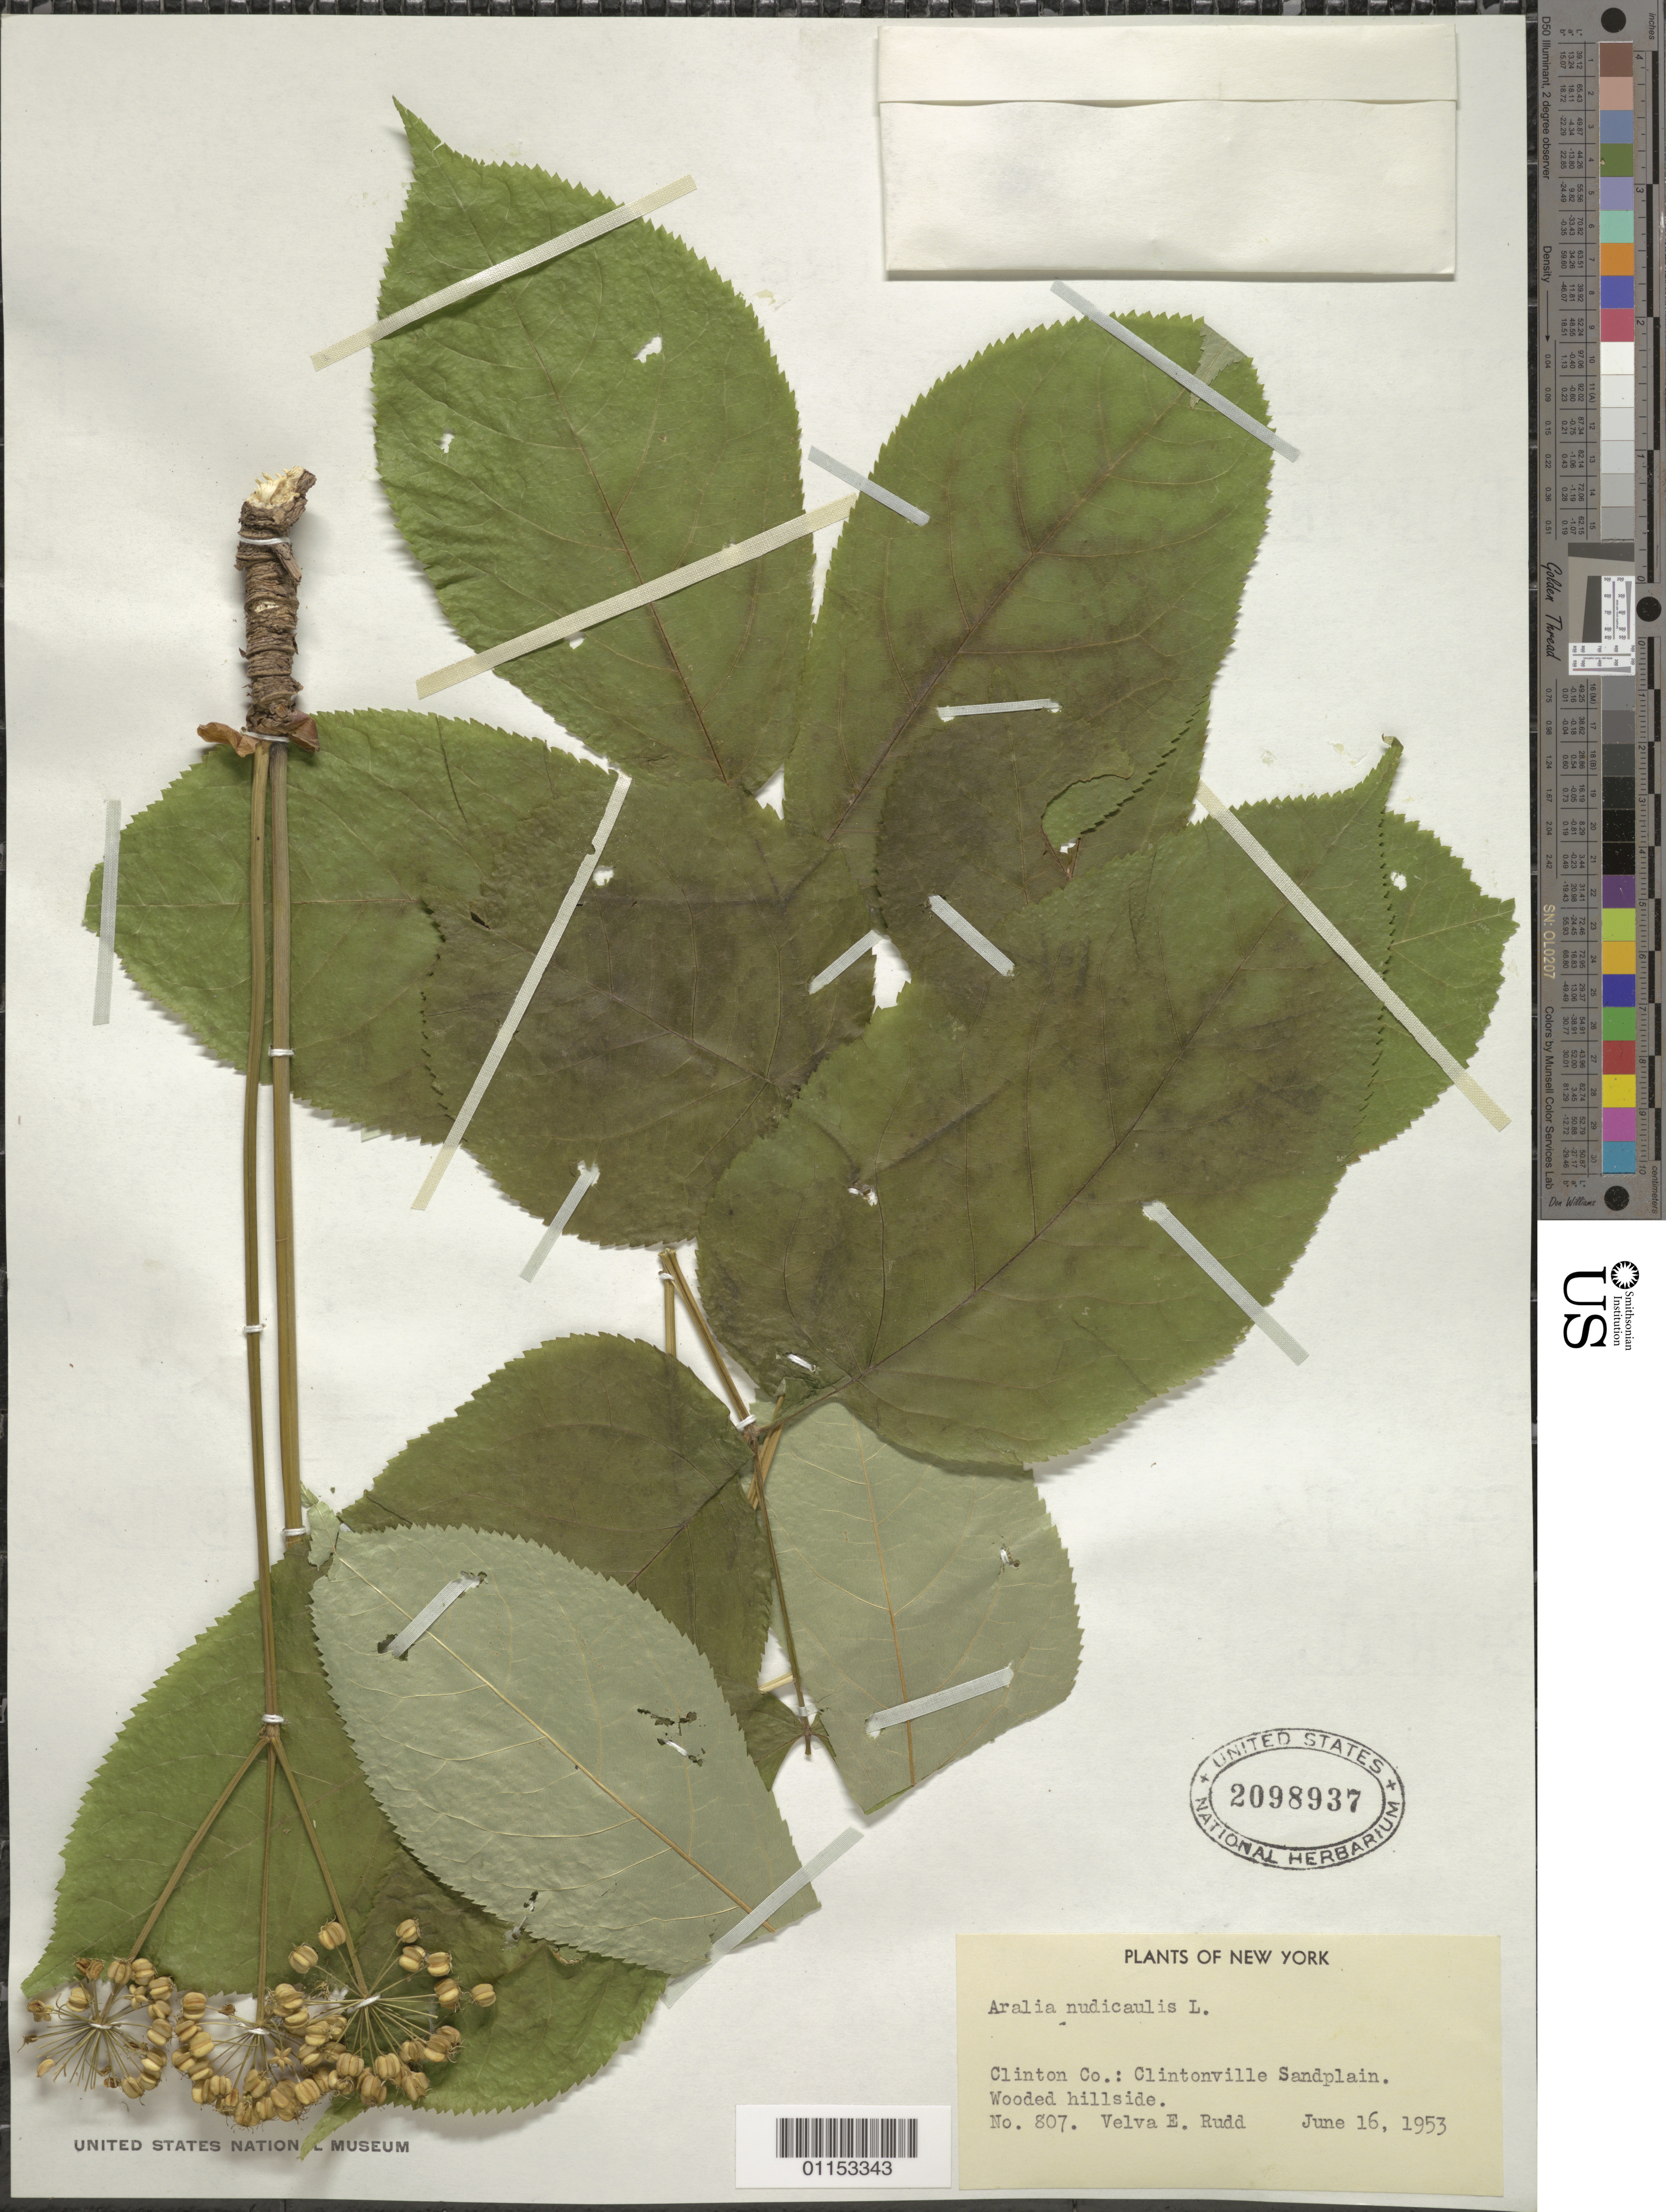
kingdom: Plantae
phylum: Tracheophyta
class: Magnoliopsida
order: Apiales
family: Araliaceae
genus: Aralia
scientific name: Aralia nudicaulis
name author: L.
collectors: V. E. Rudd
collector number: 807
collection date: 1953-06-16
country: United States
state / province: New York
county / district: Clinton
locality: Clintonville Sandplain.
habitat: Wooded hillside.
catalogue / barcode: US 2098937